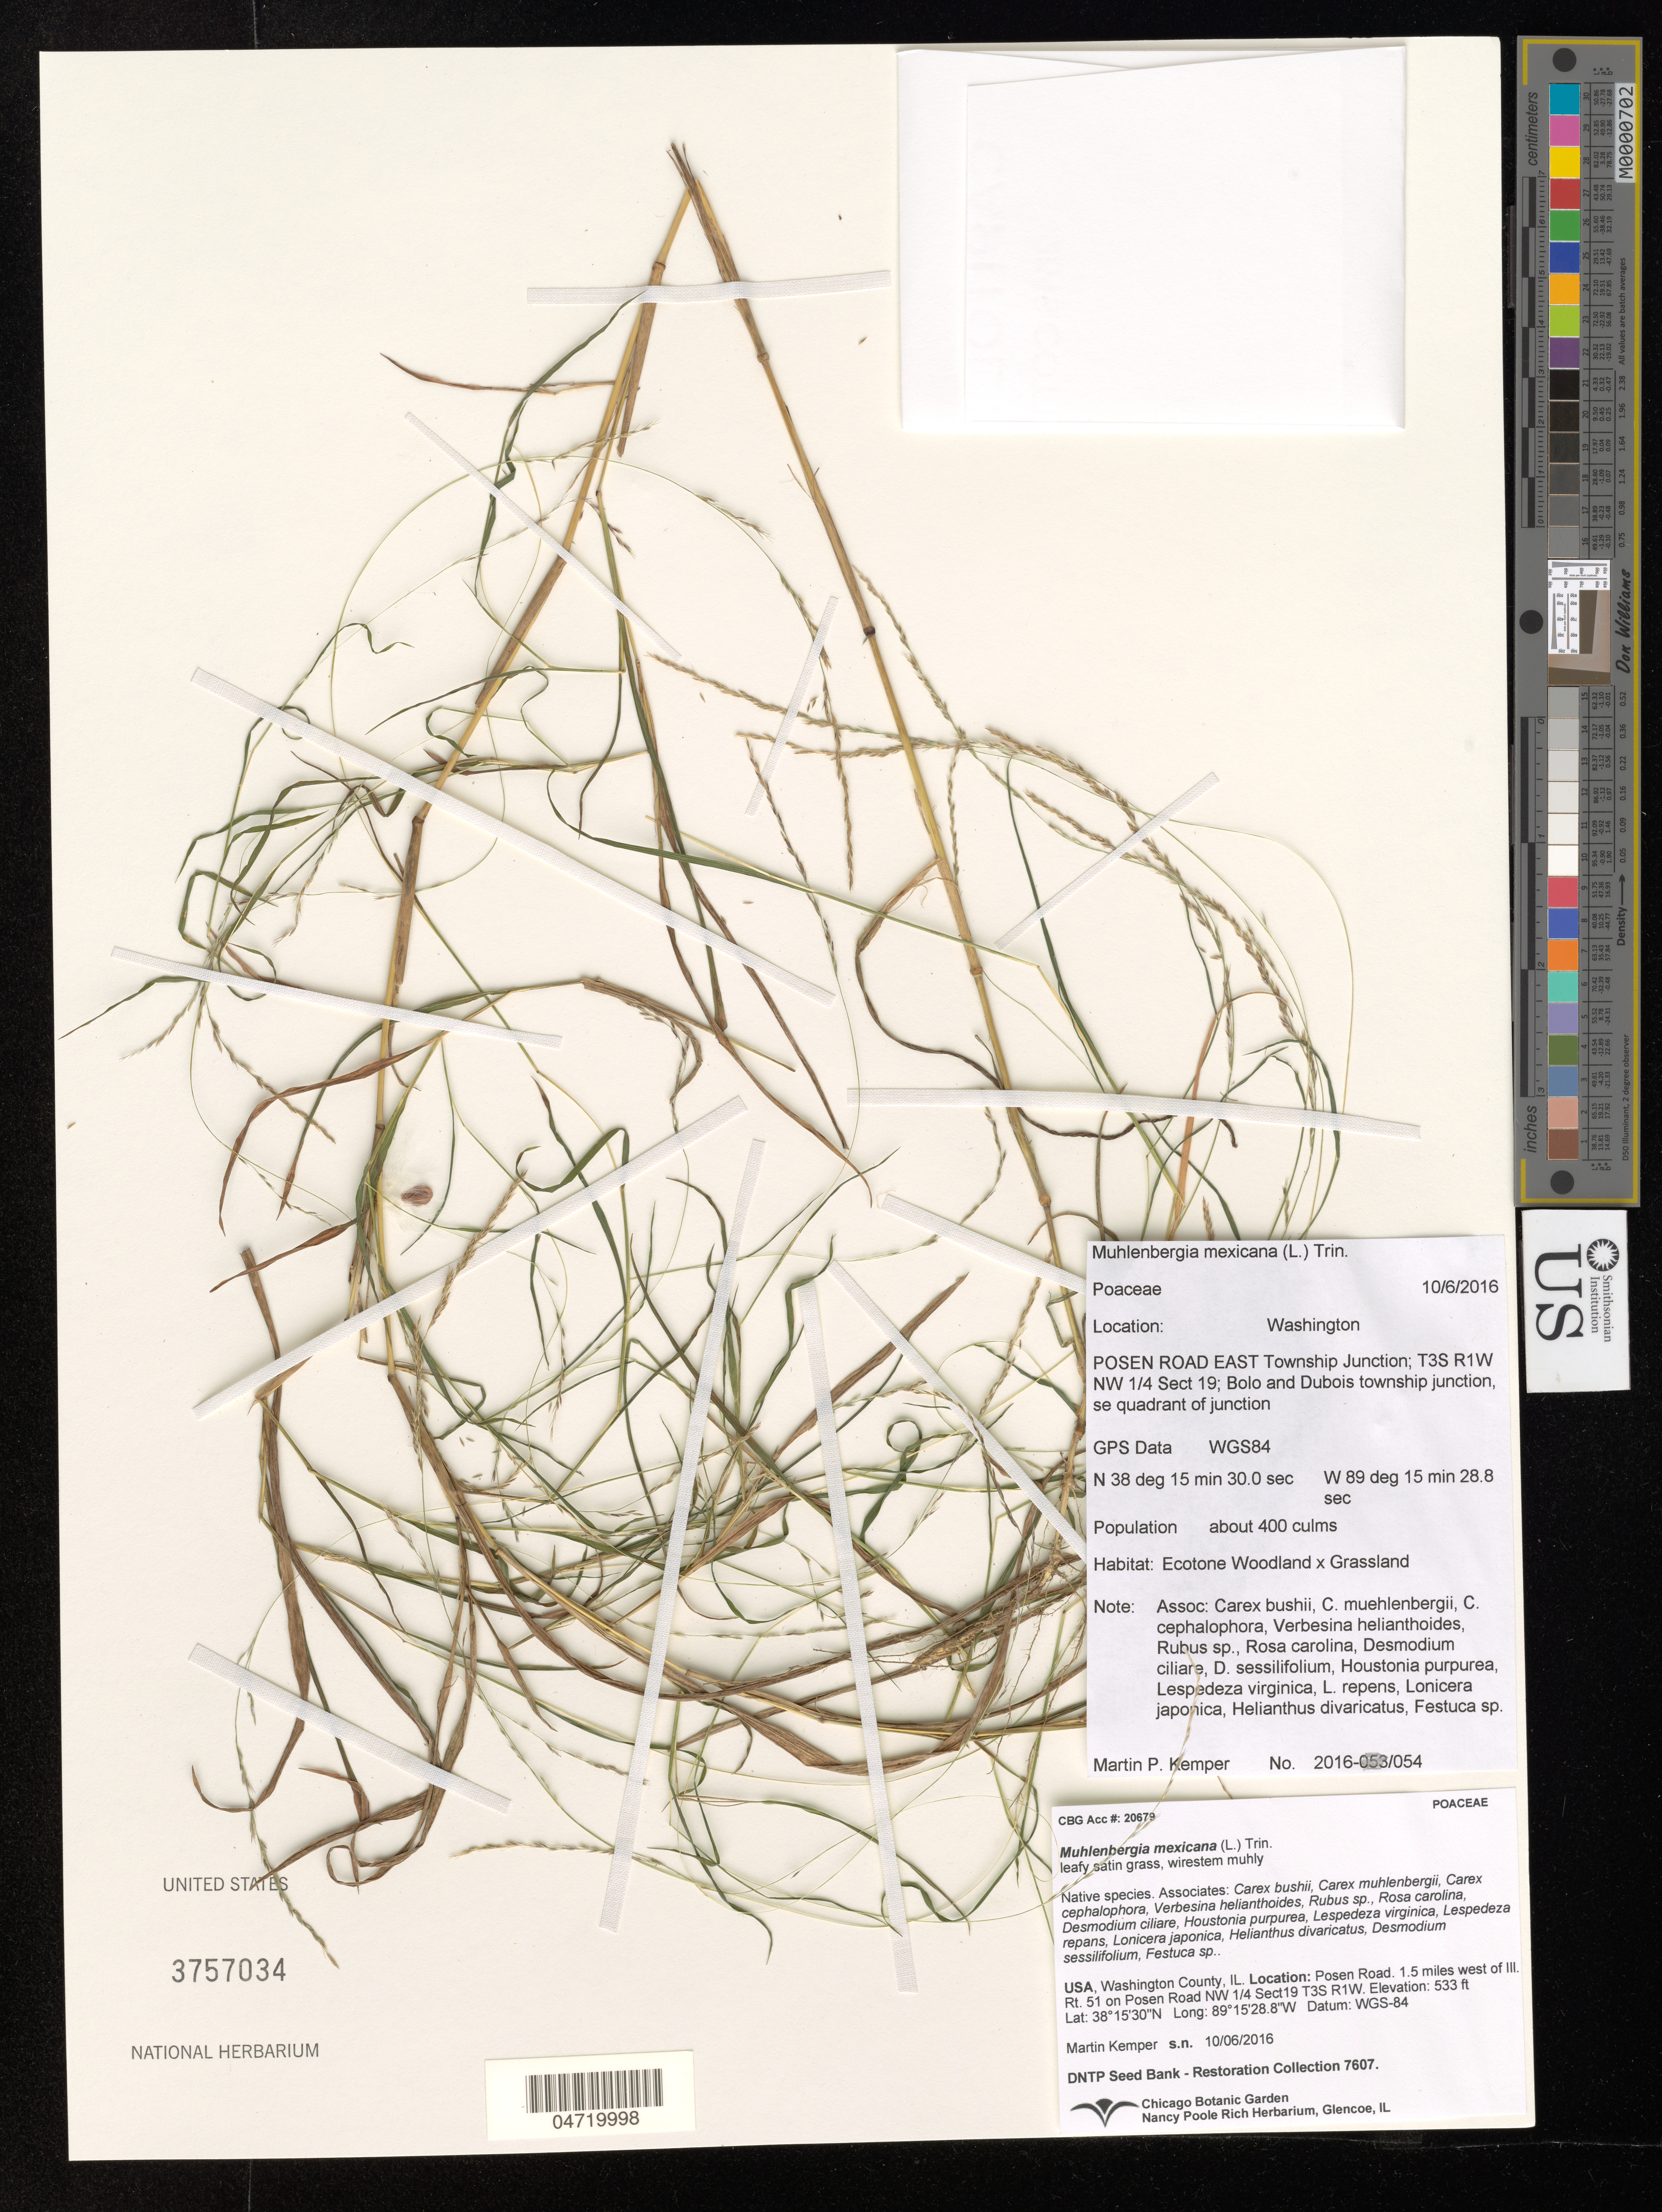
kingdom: Plantae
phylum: Tracheophyta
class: Liliopsida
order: Poales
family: Poaceae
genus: Muhlenbergia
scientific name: Muhlenbergia mexicana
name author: (L.) Trin.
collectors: M. Kemper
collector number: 2016/054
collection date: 2016-10-06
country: United States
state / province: Illinois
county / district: Washington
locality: Washington County. Posen Road east Township Junction; 1.5 miles west of Ill. Rt. 51 on Posen Road T3S R1W NW 1/4 Sect 19; Bolo and Dubois township junction; se quadrant of junction.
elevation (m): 162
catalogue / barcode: US 3757034